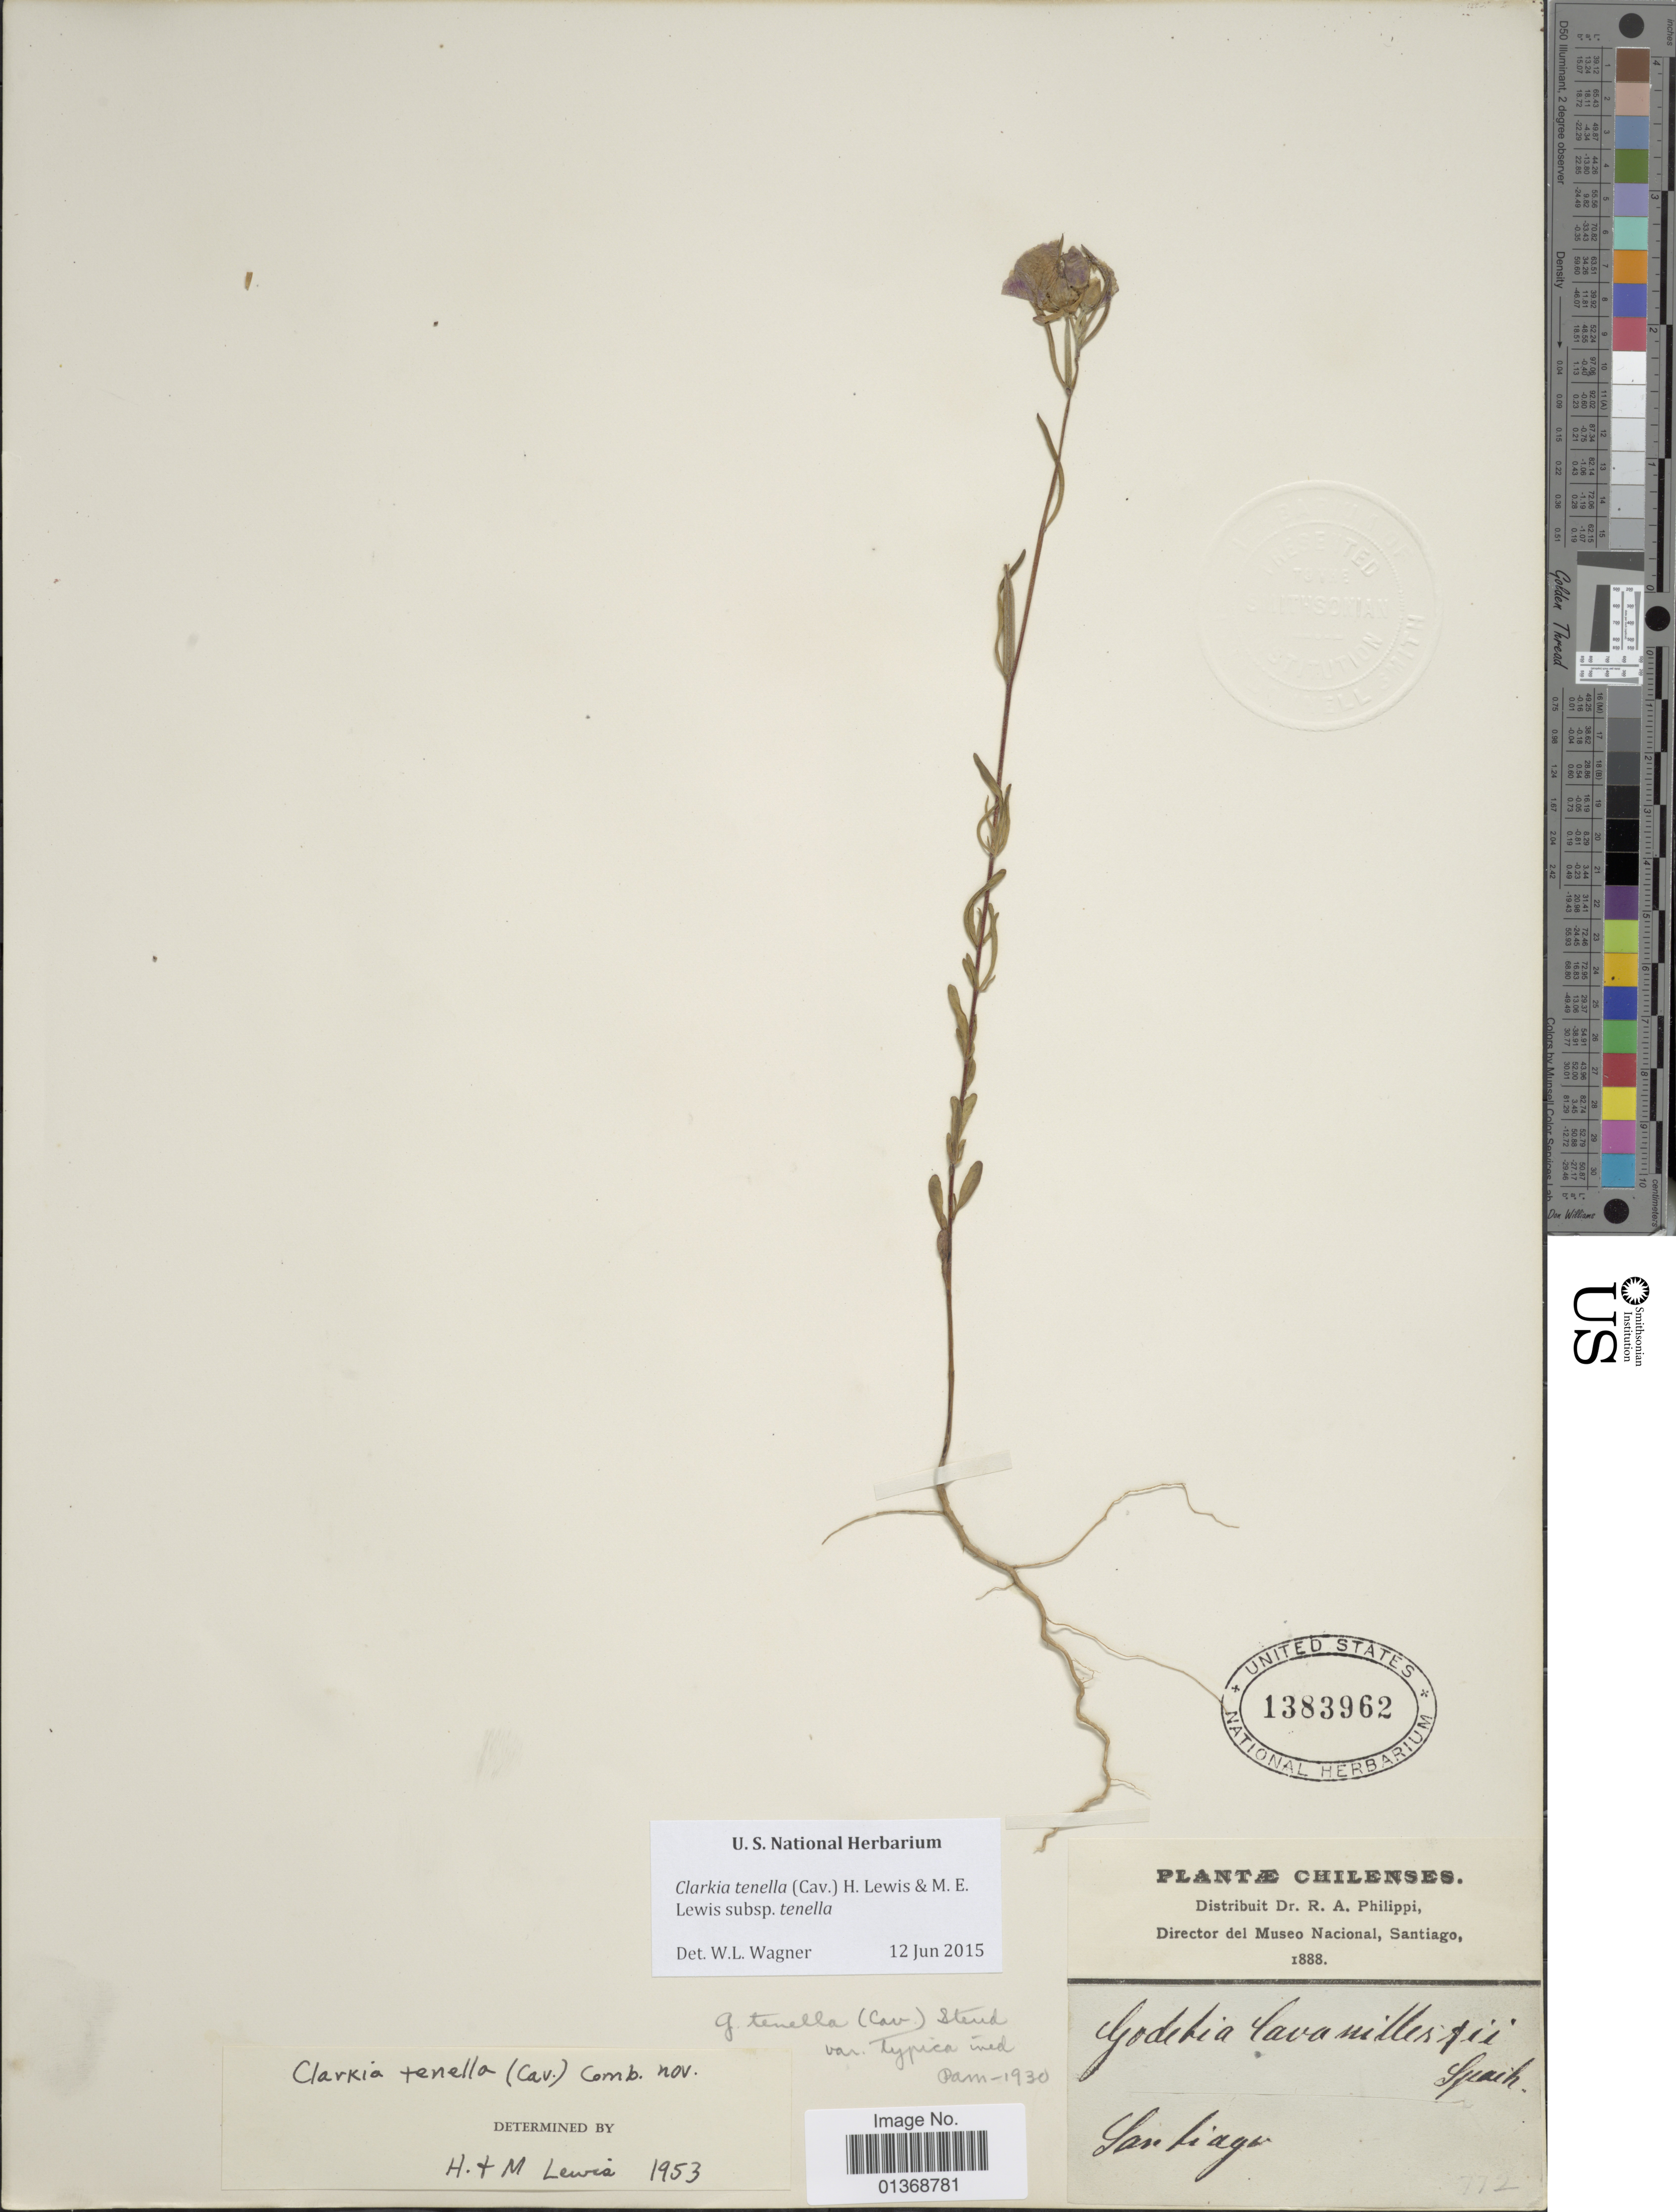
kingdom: Plantae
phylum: Tracheophyta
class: Magnoliopsida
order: Myrtales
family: Onagraceae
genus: Clarkia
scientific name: Clarkia tenella subsp. tenella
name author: (Cav.) F. H. Lewis & M.E. Lewis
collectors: R. A. Philippi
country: Chile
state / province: Región Metropolitana (RM)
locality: Santiago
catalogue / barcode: US 1383962